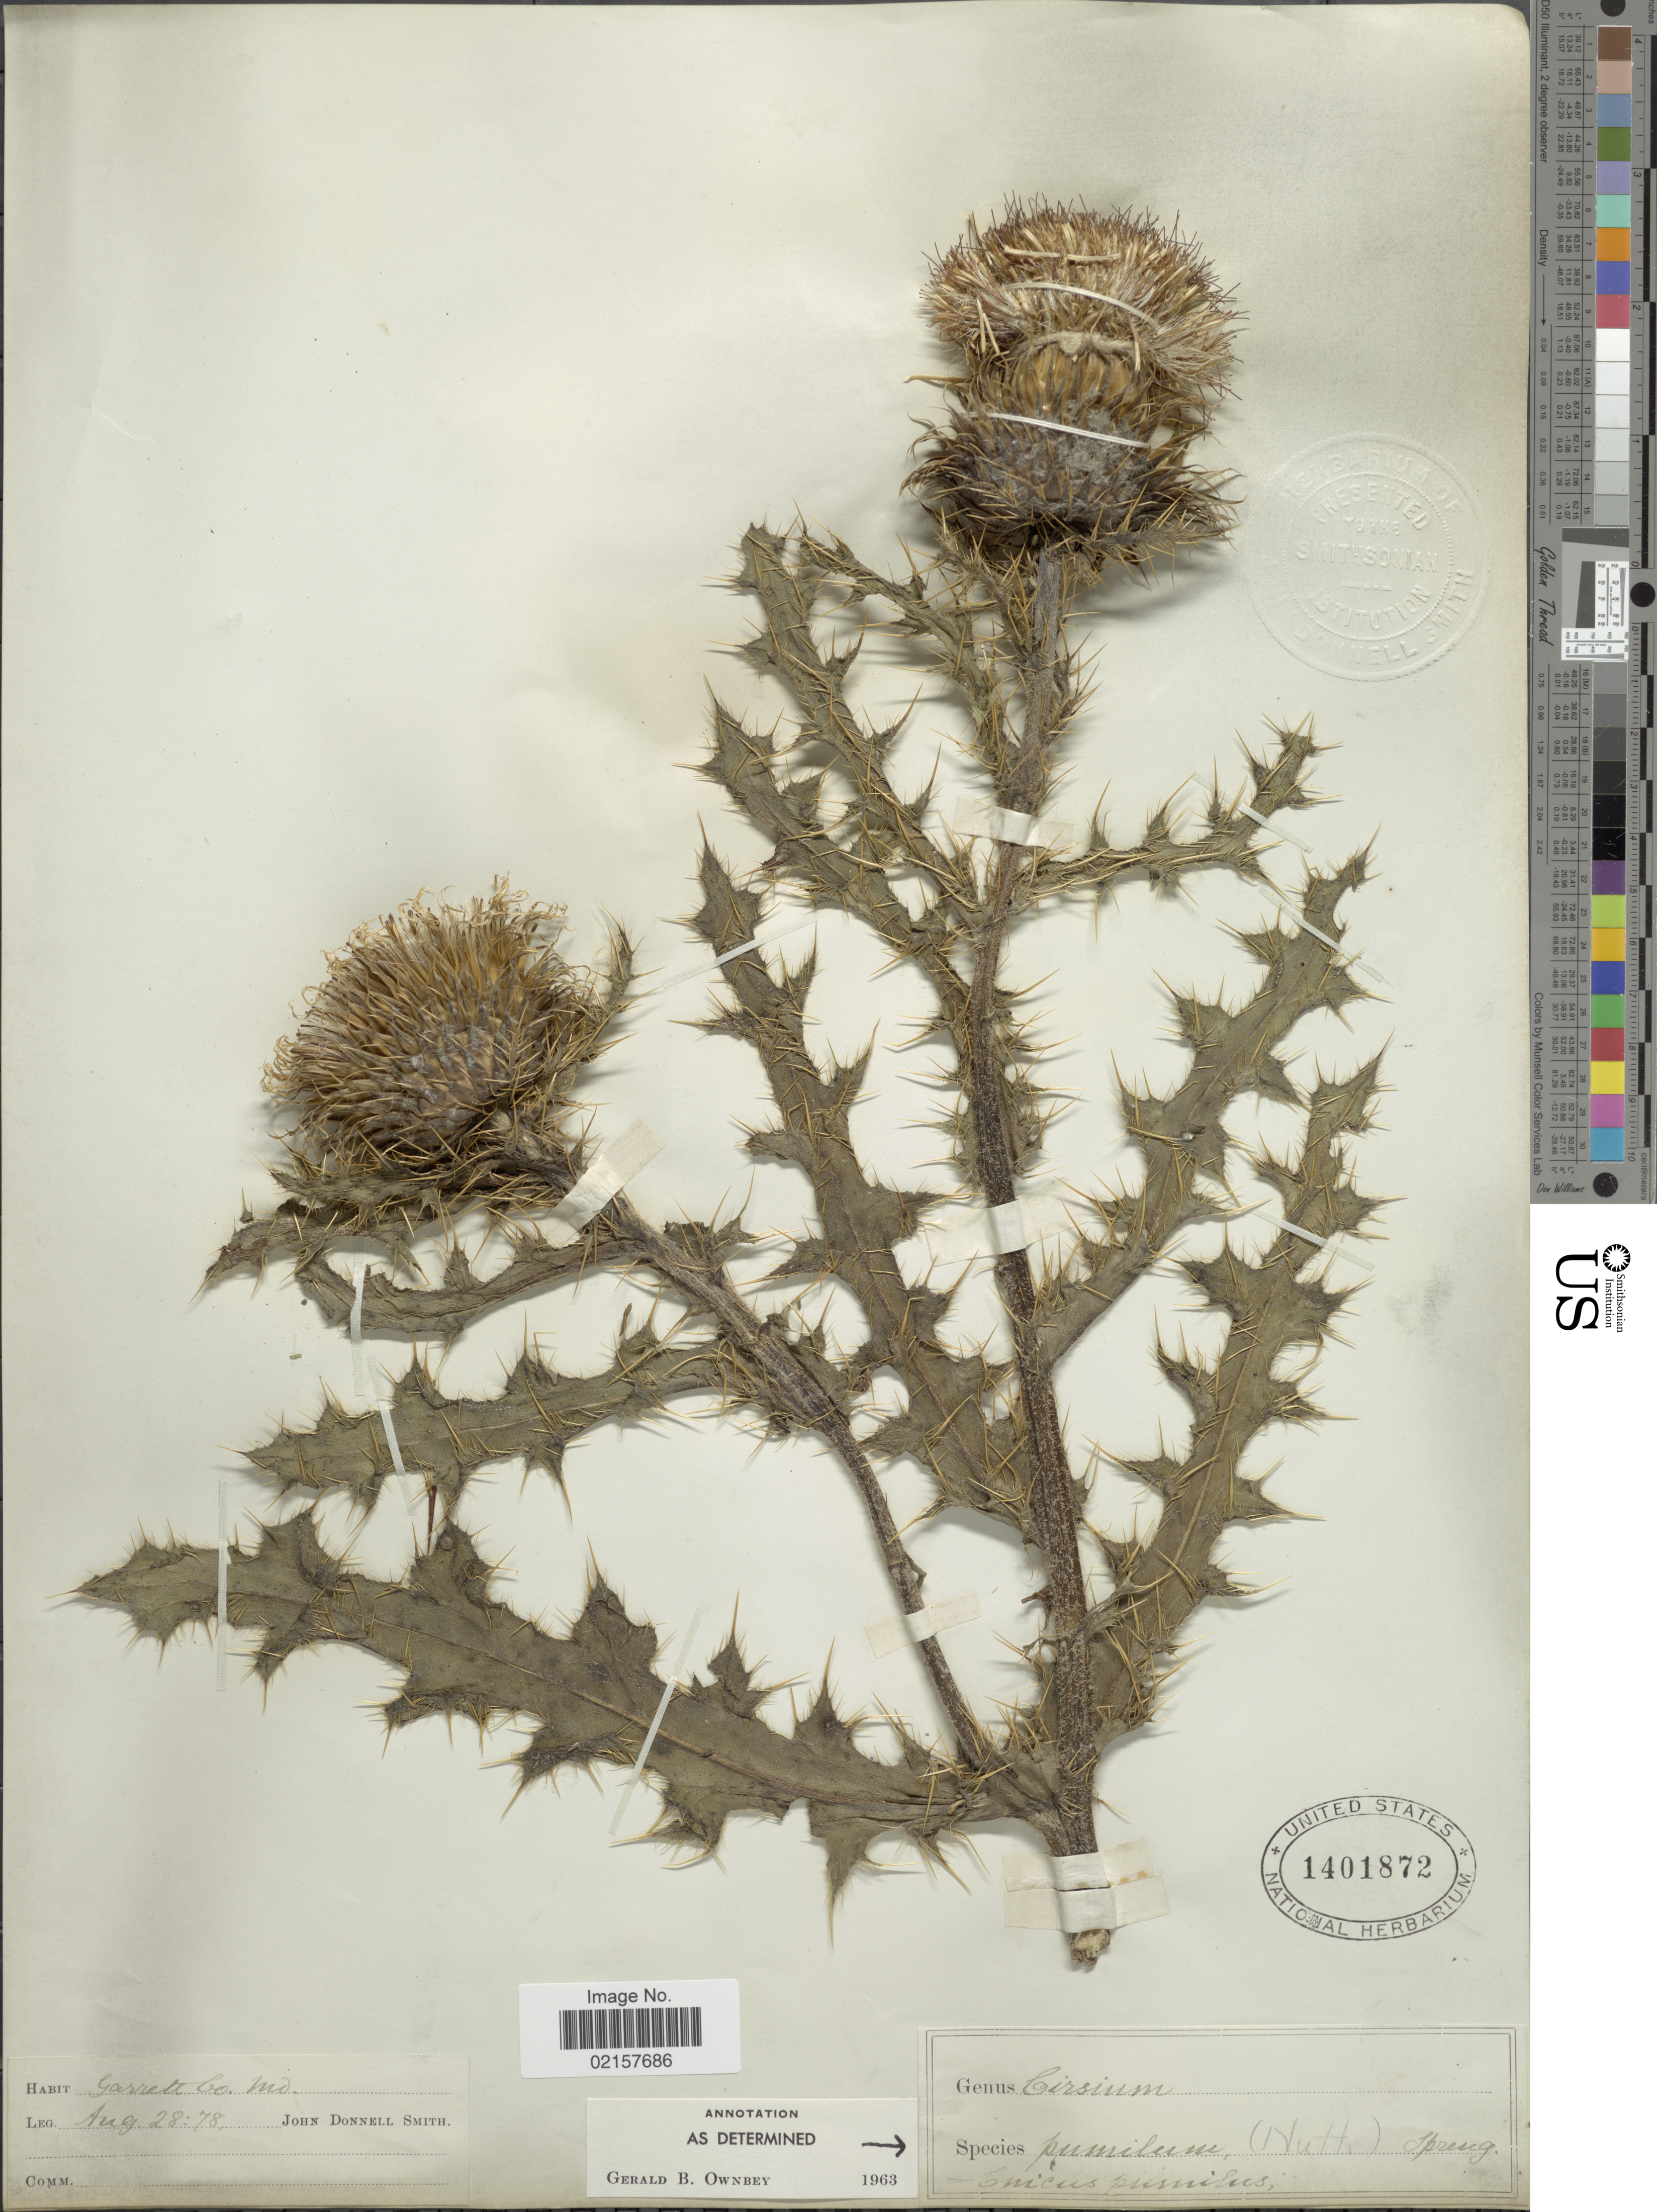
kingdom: Plantae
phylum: Tracheophyta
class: Magnoliopsida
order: Asterales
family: Asteraceae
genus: Cirsium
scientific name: Cirsium pumilum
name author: (Nutt.) Spreng.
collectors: J. Donnell Smith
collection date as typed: Transcribed d/m/y: 28/8/78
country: United States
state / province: Maryland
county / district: Garrett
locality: Garrett Co.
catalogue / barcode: US 1401872